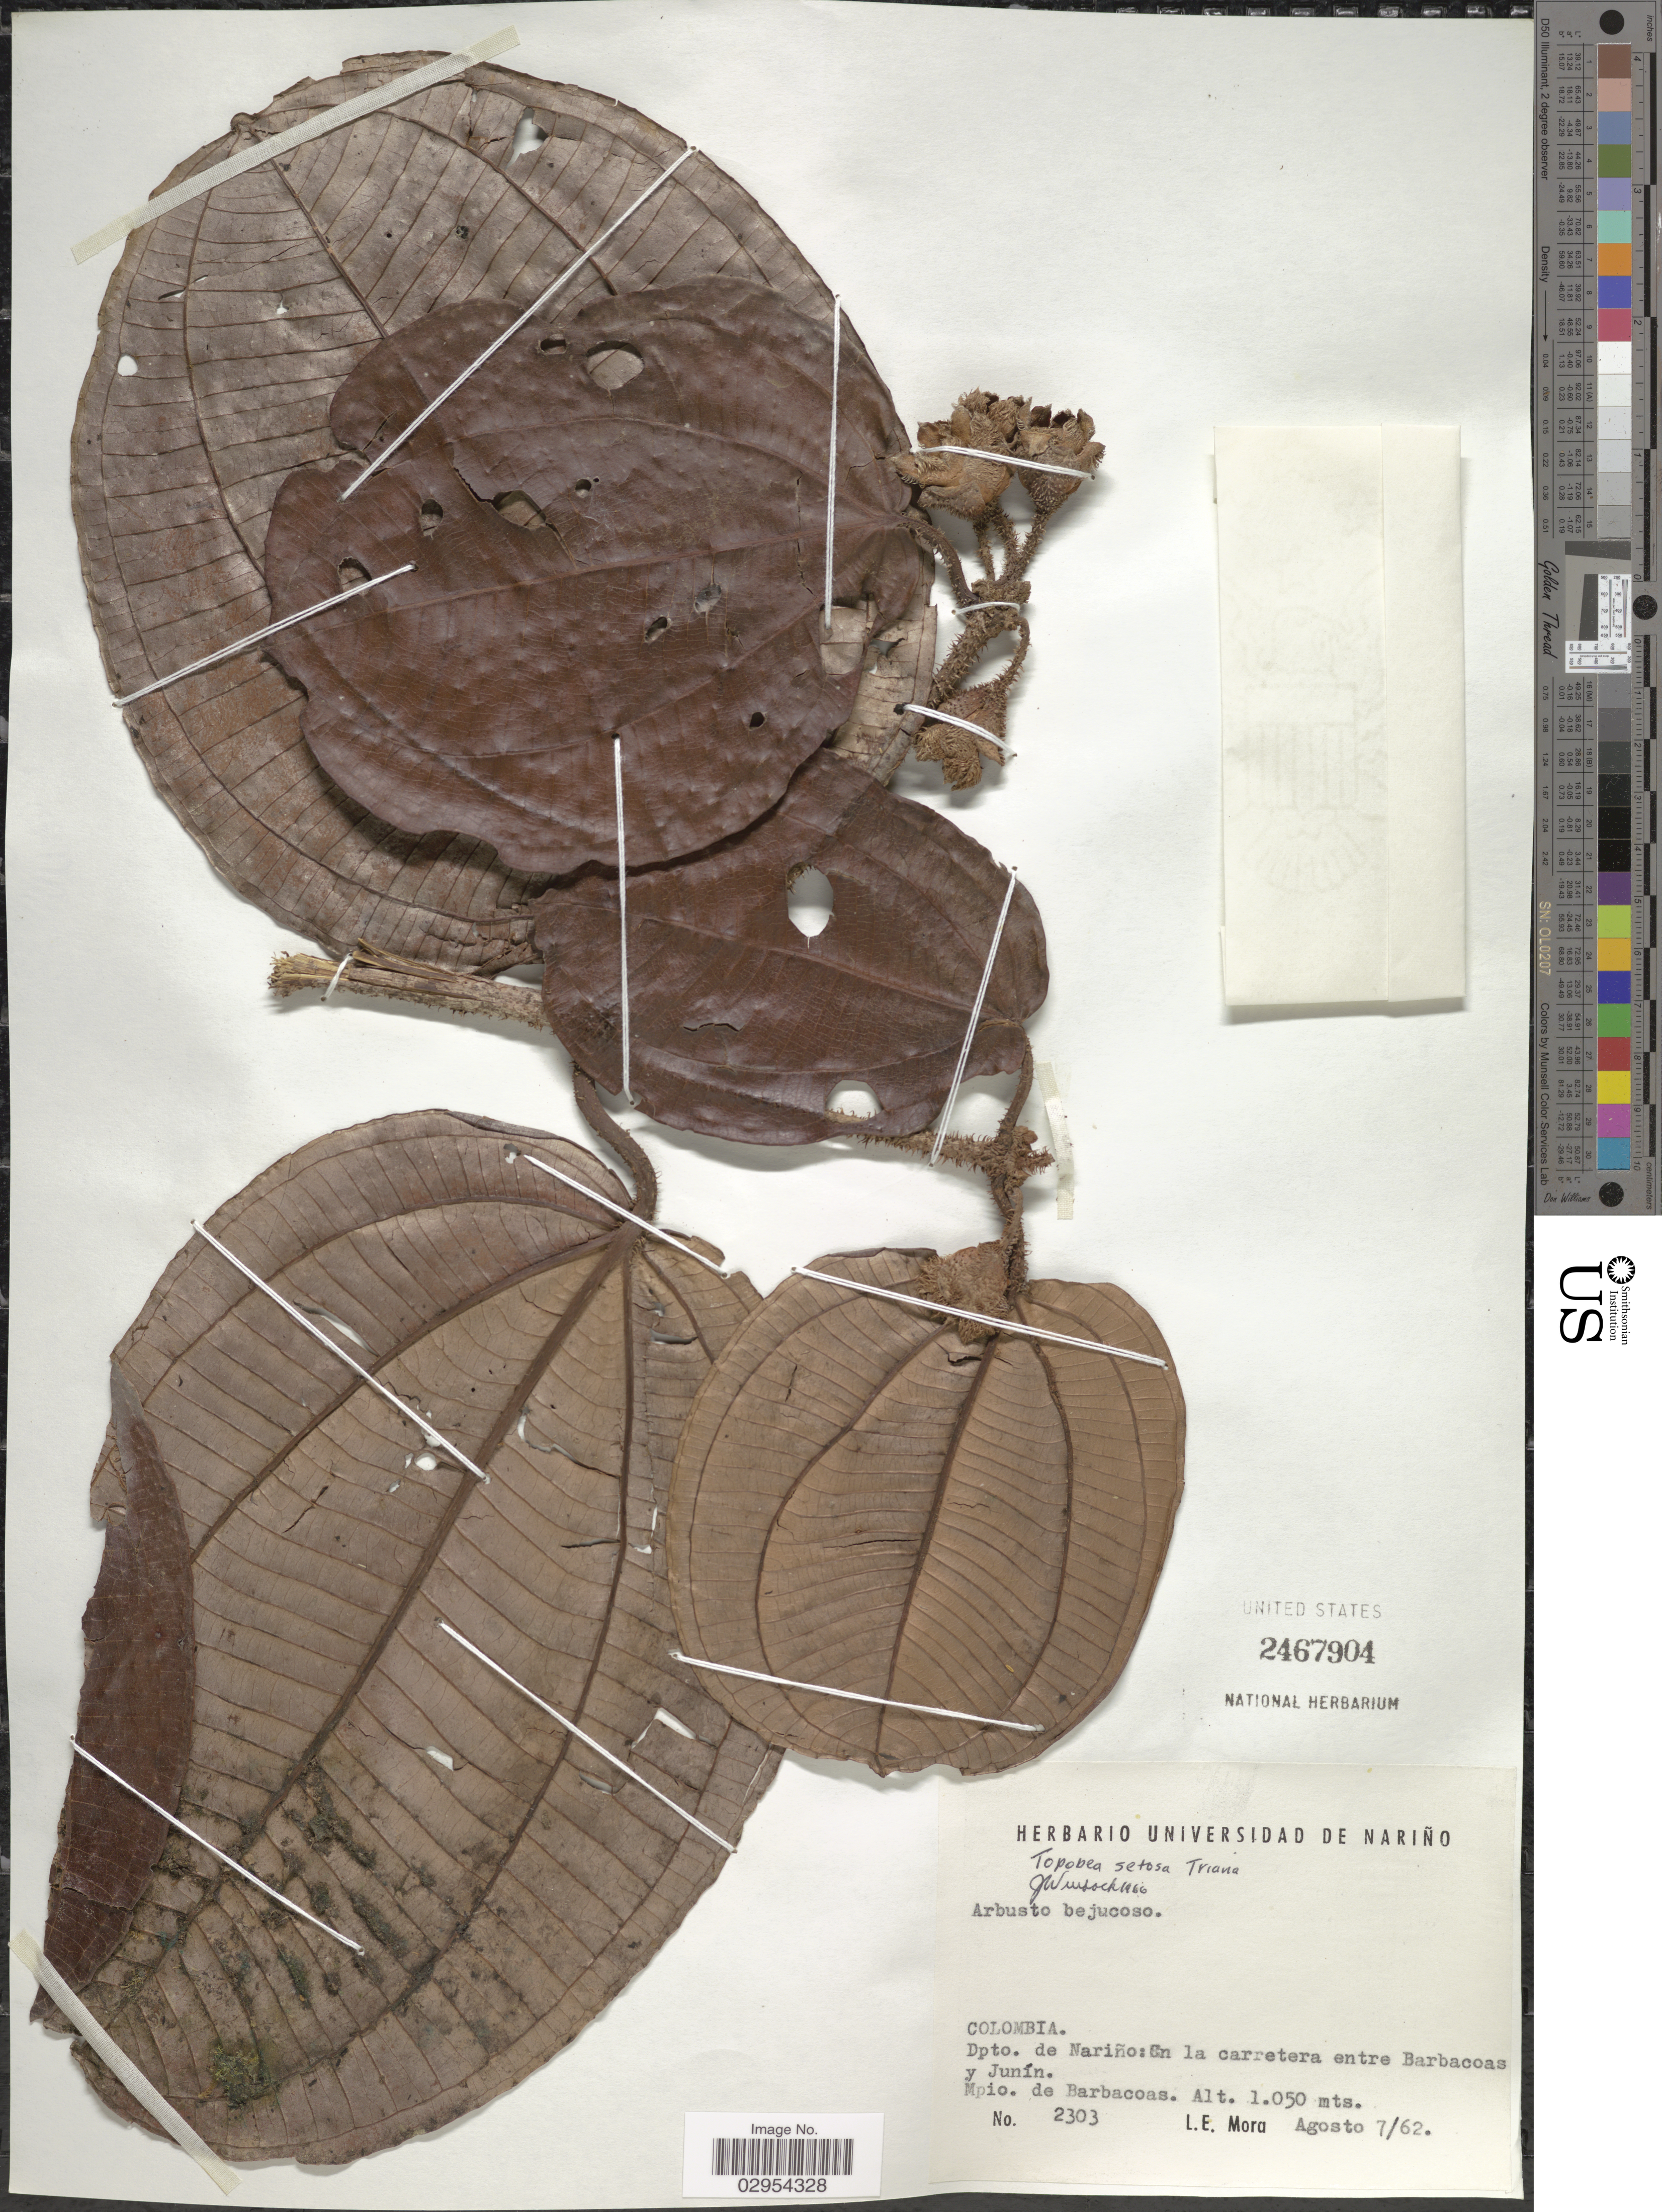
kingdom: Plantae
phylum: Tracheophyta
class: Magnoliopsida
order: Myrtales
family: Melastomataceae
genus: Topobea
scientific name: Topobea setosa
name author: Triana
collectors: L. Mora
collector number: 2303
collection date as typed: Transcribed d/m/y: 7/8/62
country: Colombia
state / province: Nariño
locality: Dpto. Nariño: En la carretera entre Barbacoas y Junín, Mpio. de Barbacoas.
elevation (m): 1050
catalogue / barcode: US 2467904